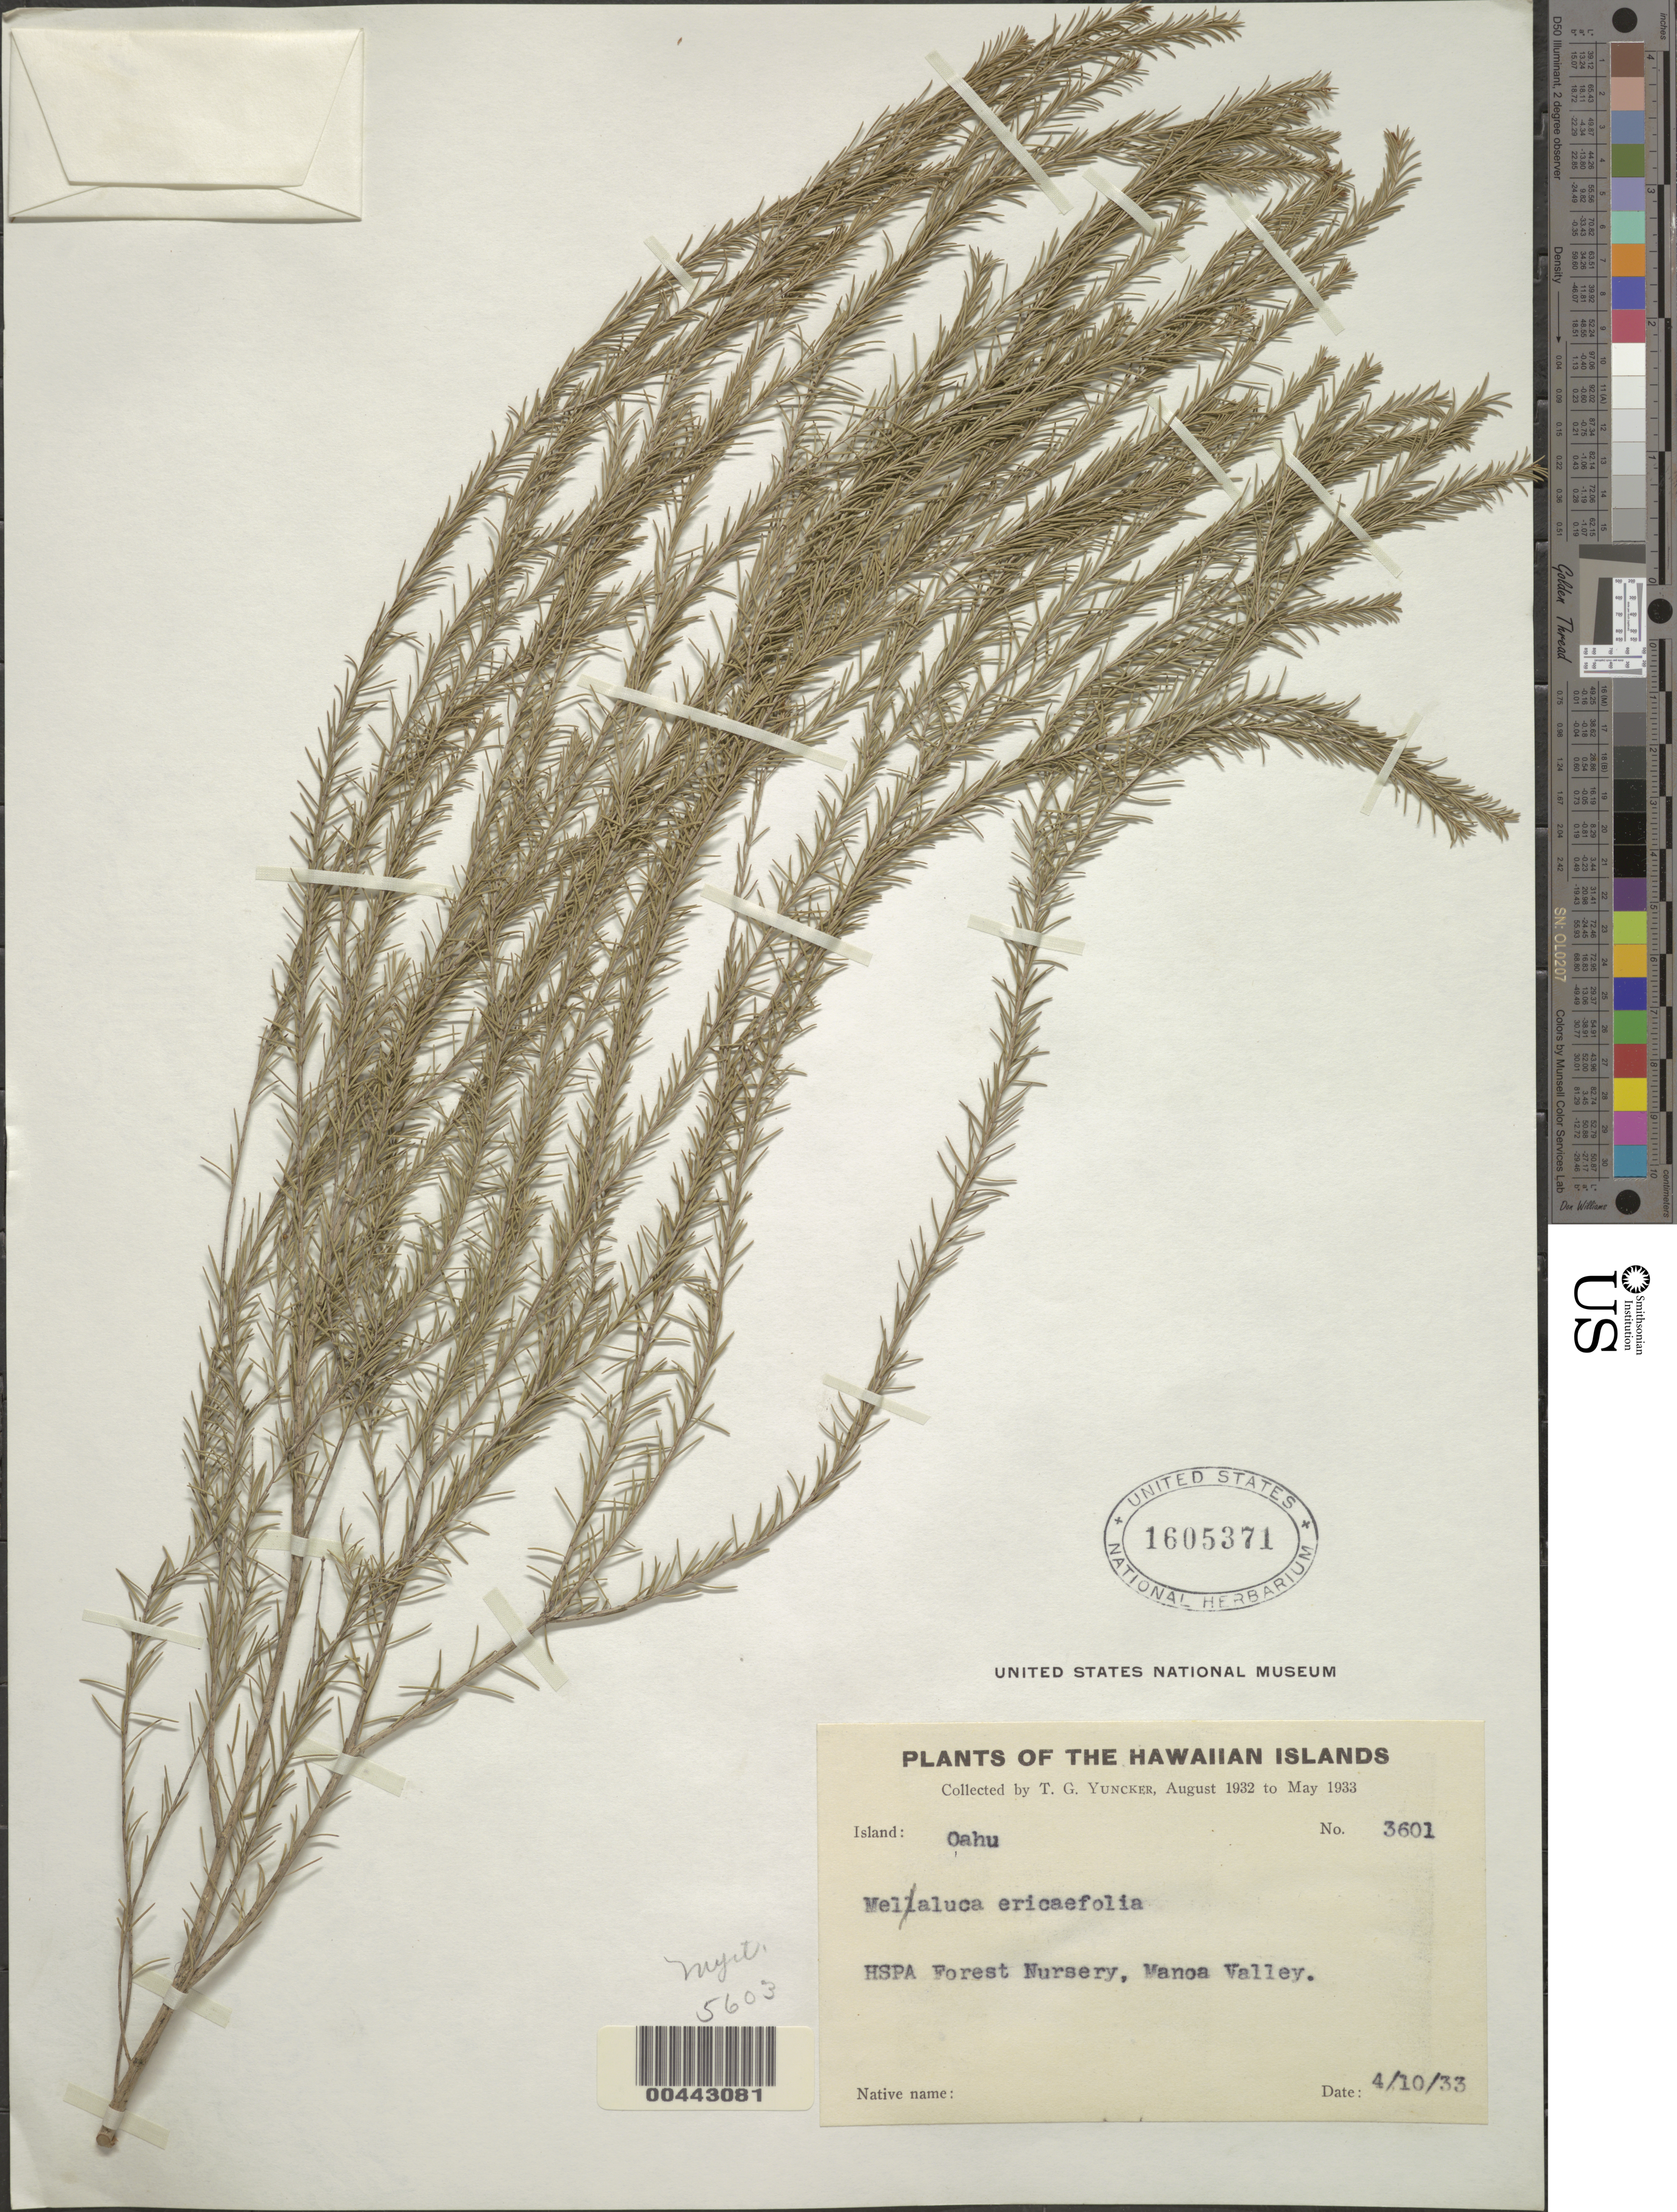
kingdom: Plantae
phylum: Tracheophyta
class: Magnoliopsida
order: Myrtales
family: Myrtaceae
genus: Melaleuca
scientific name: Melaleuca ericifolia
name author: Sm.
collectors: T. G. Yuncker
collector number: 3601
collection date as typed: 10 Apr 1933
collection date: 1933-04-10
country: United States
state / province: Hawaii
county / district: Honolulu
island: Oahu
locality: HSPA Forest Nursery, Manoa Valley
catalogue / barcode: US 1605371